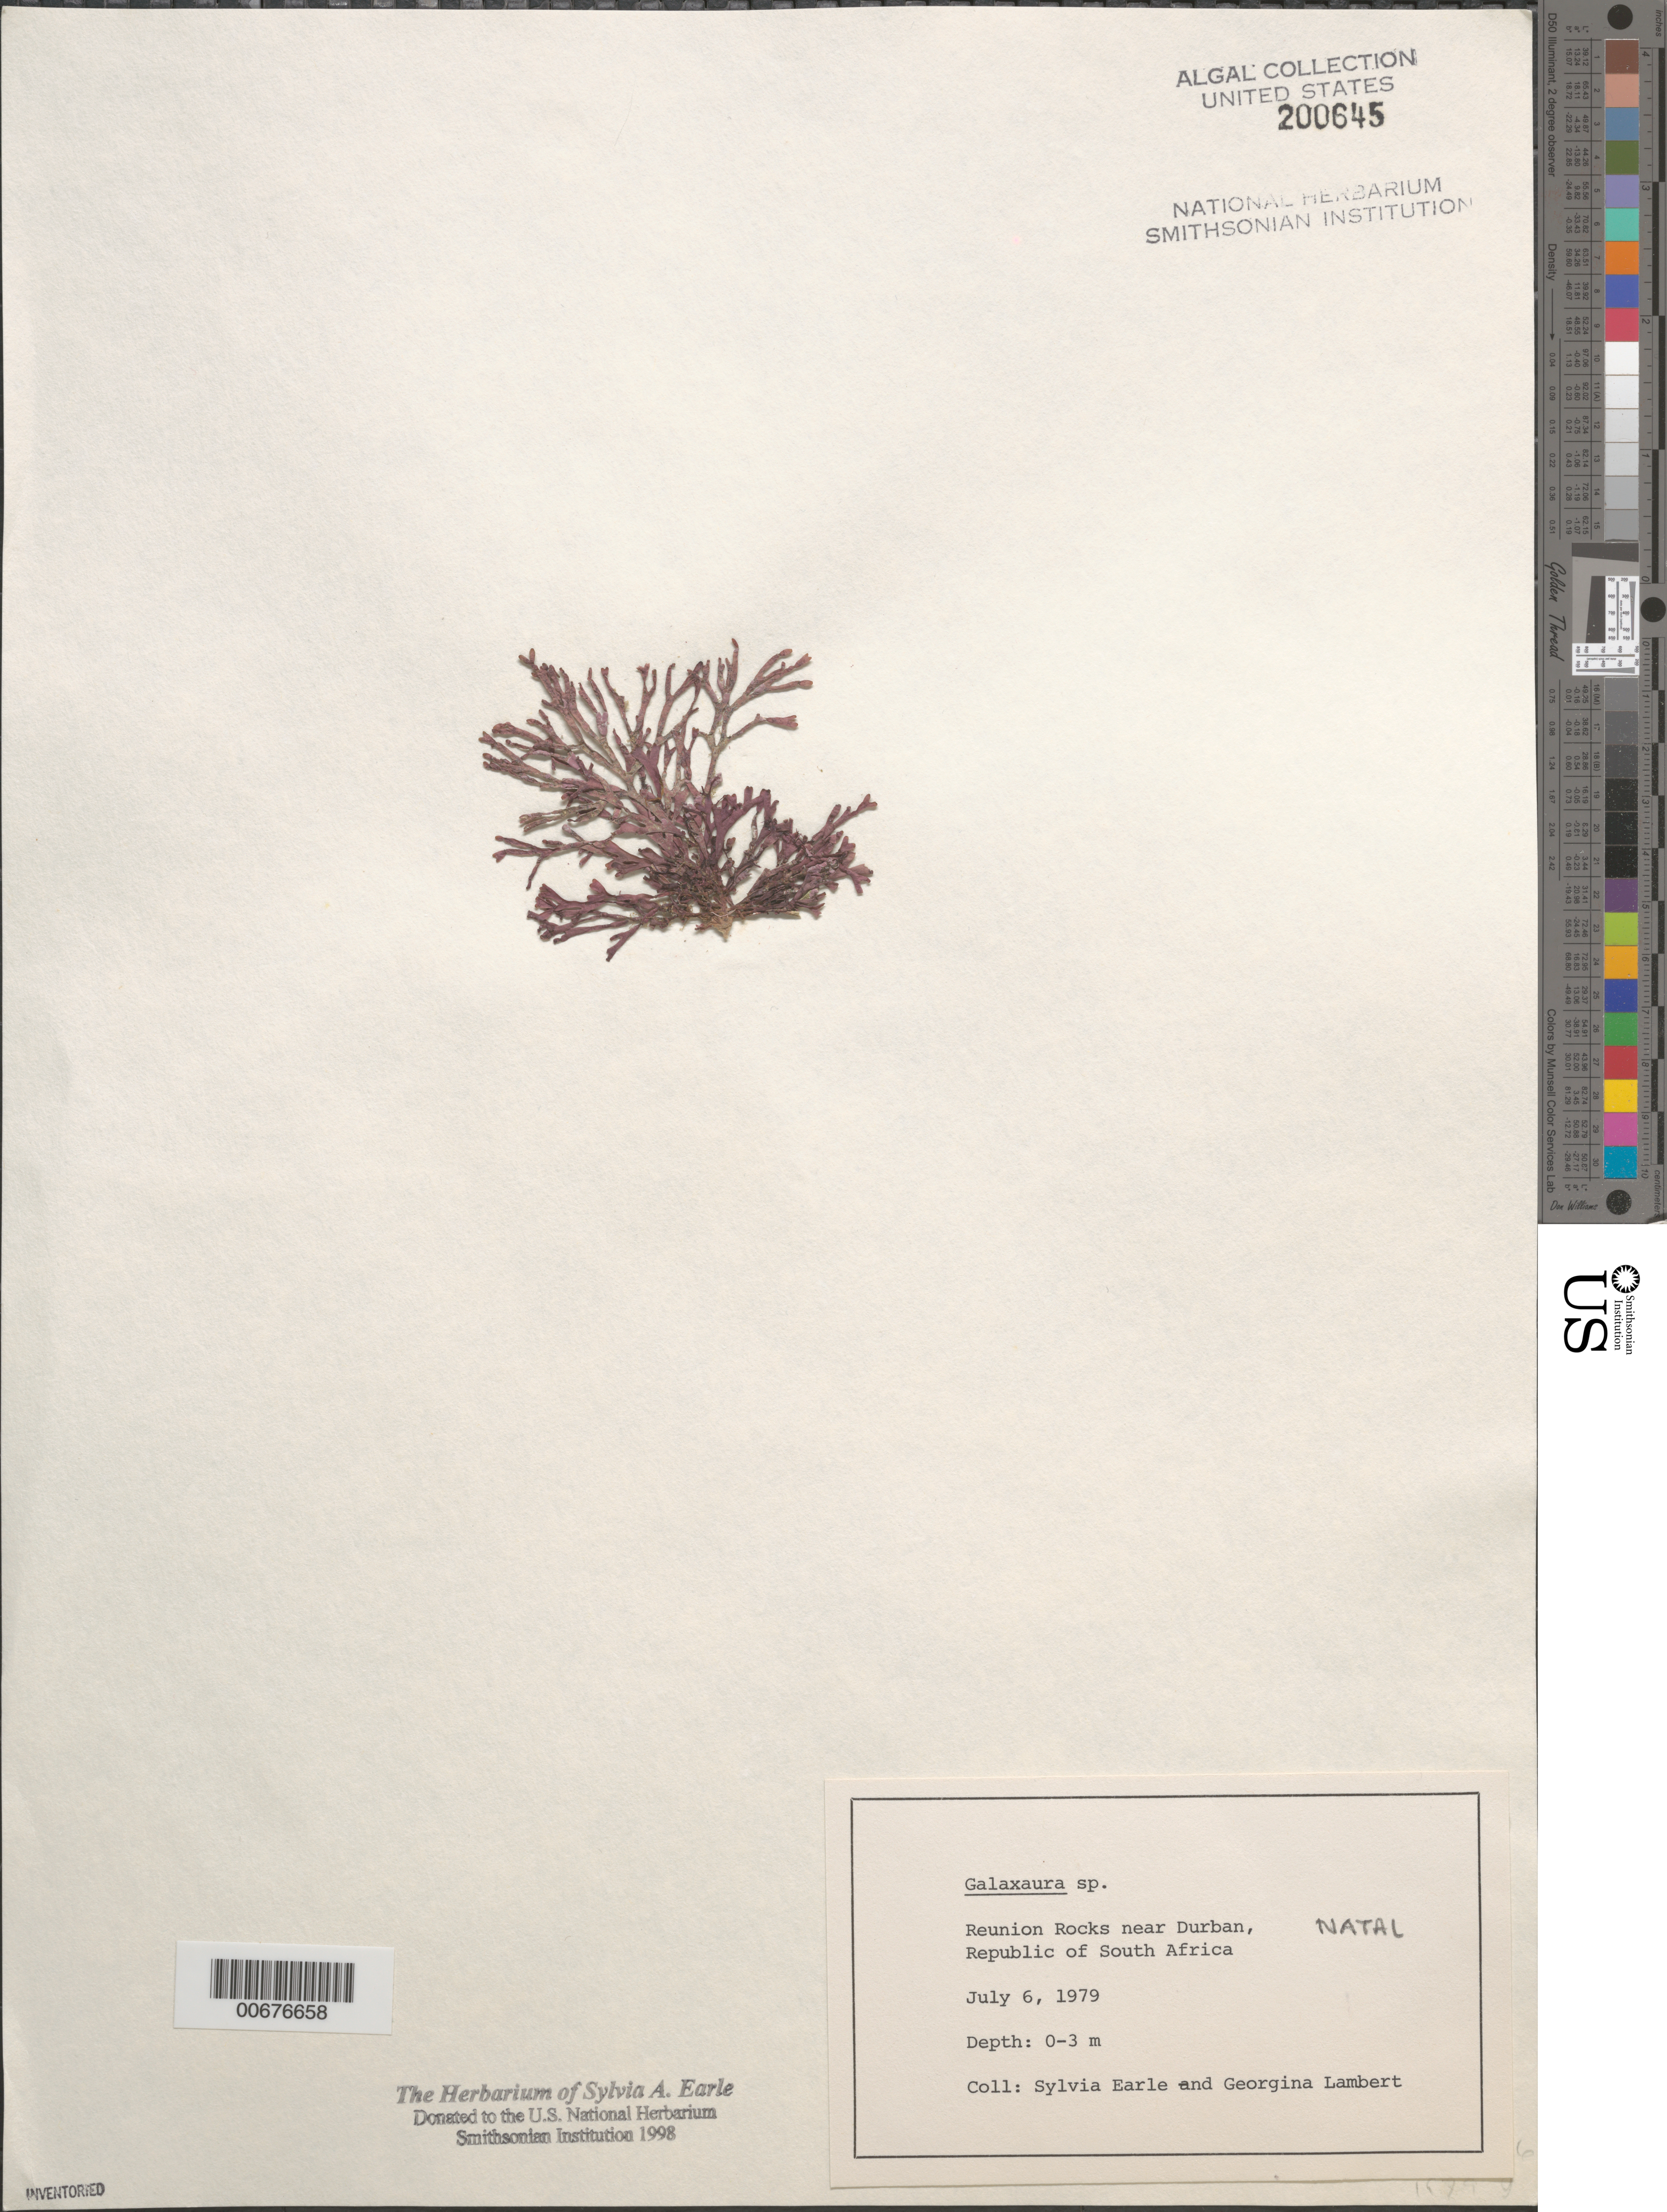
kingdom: Plantae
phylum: Rhodophyta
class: Florideophyceae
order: Nemaliales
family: Galaxauraceae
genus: Galaxaura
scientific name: Galaxaura sp.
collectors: S. A. Earle & G. Lambert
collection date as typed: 06 Jul 1979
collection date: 1979-07-06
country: South Africa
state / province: KwaZulu-Natal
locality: Reunion Rocks near Durban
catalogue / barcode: US 200645